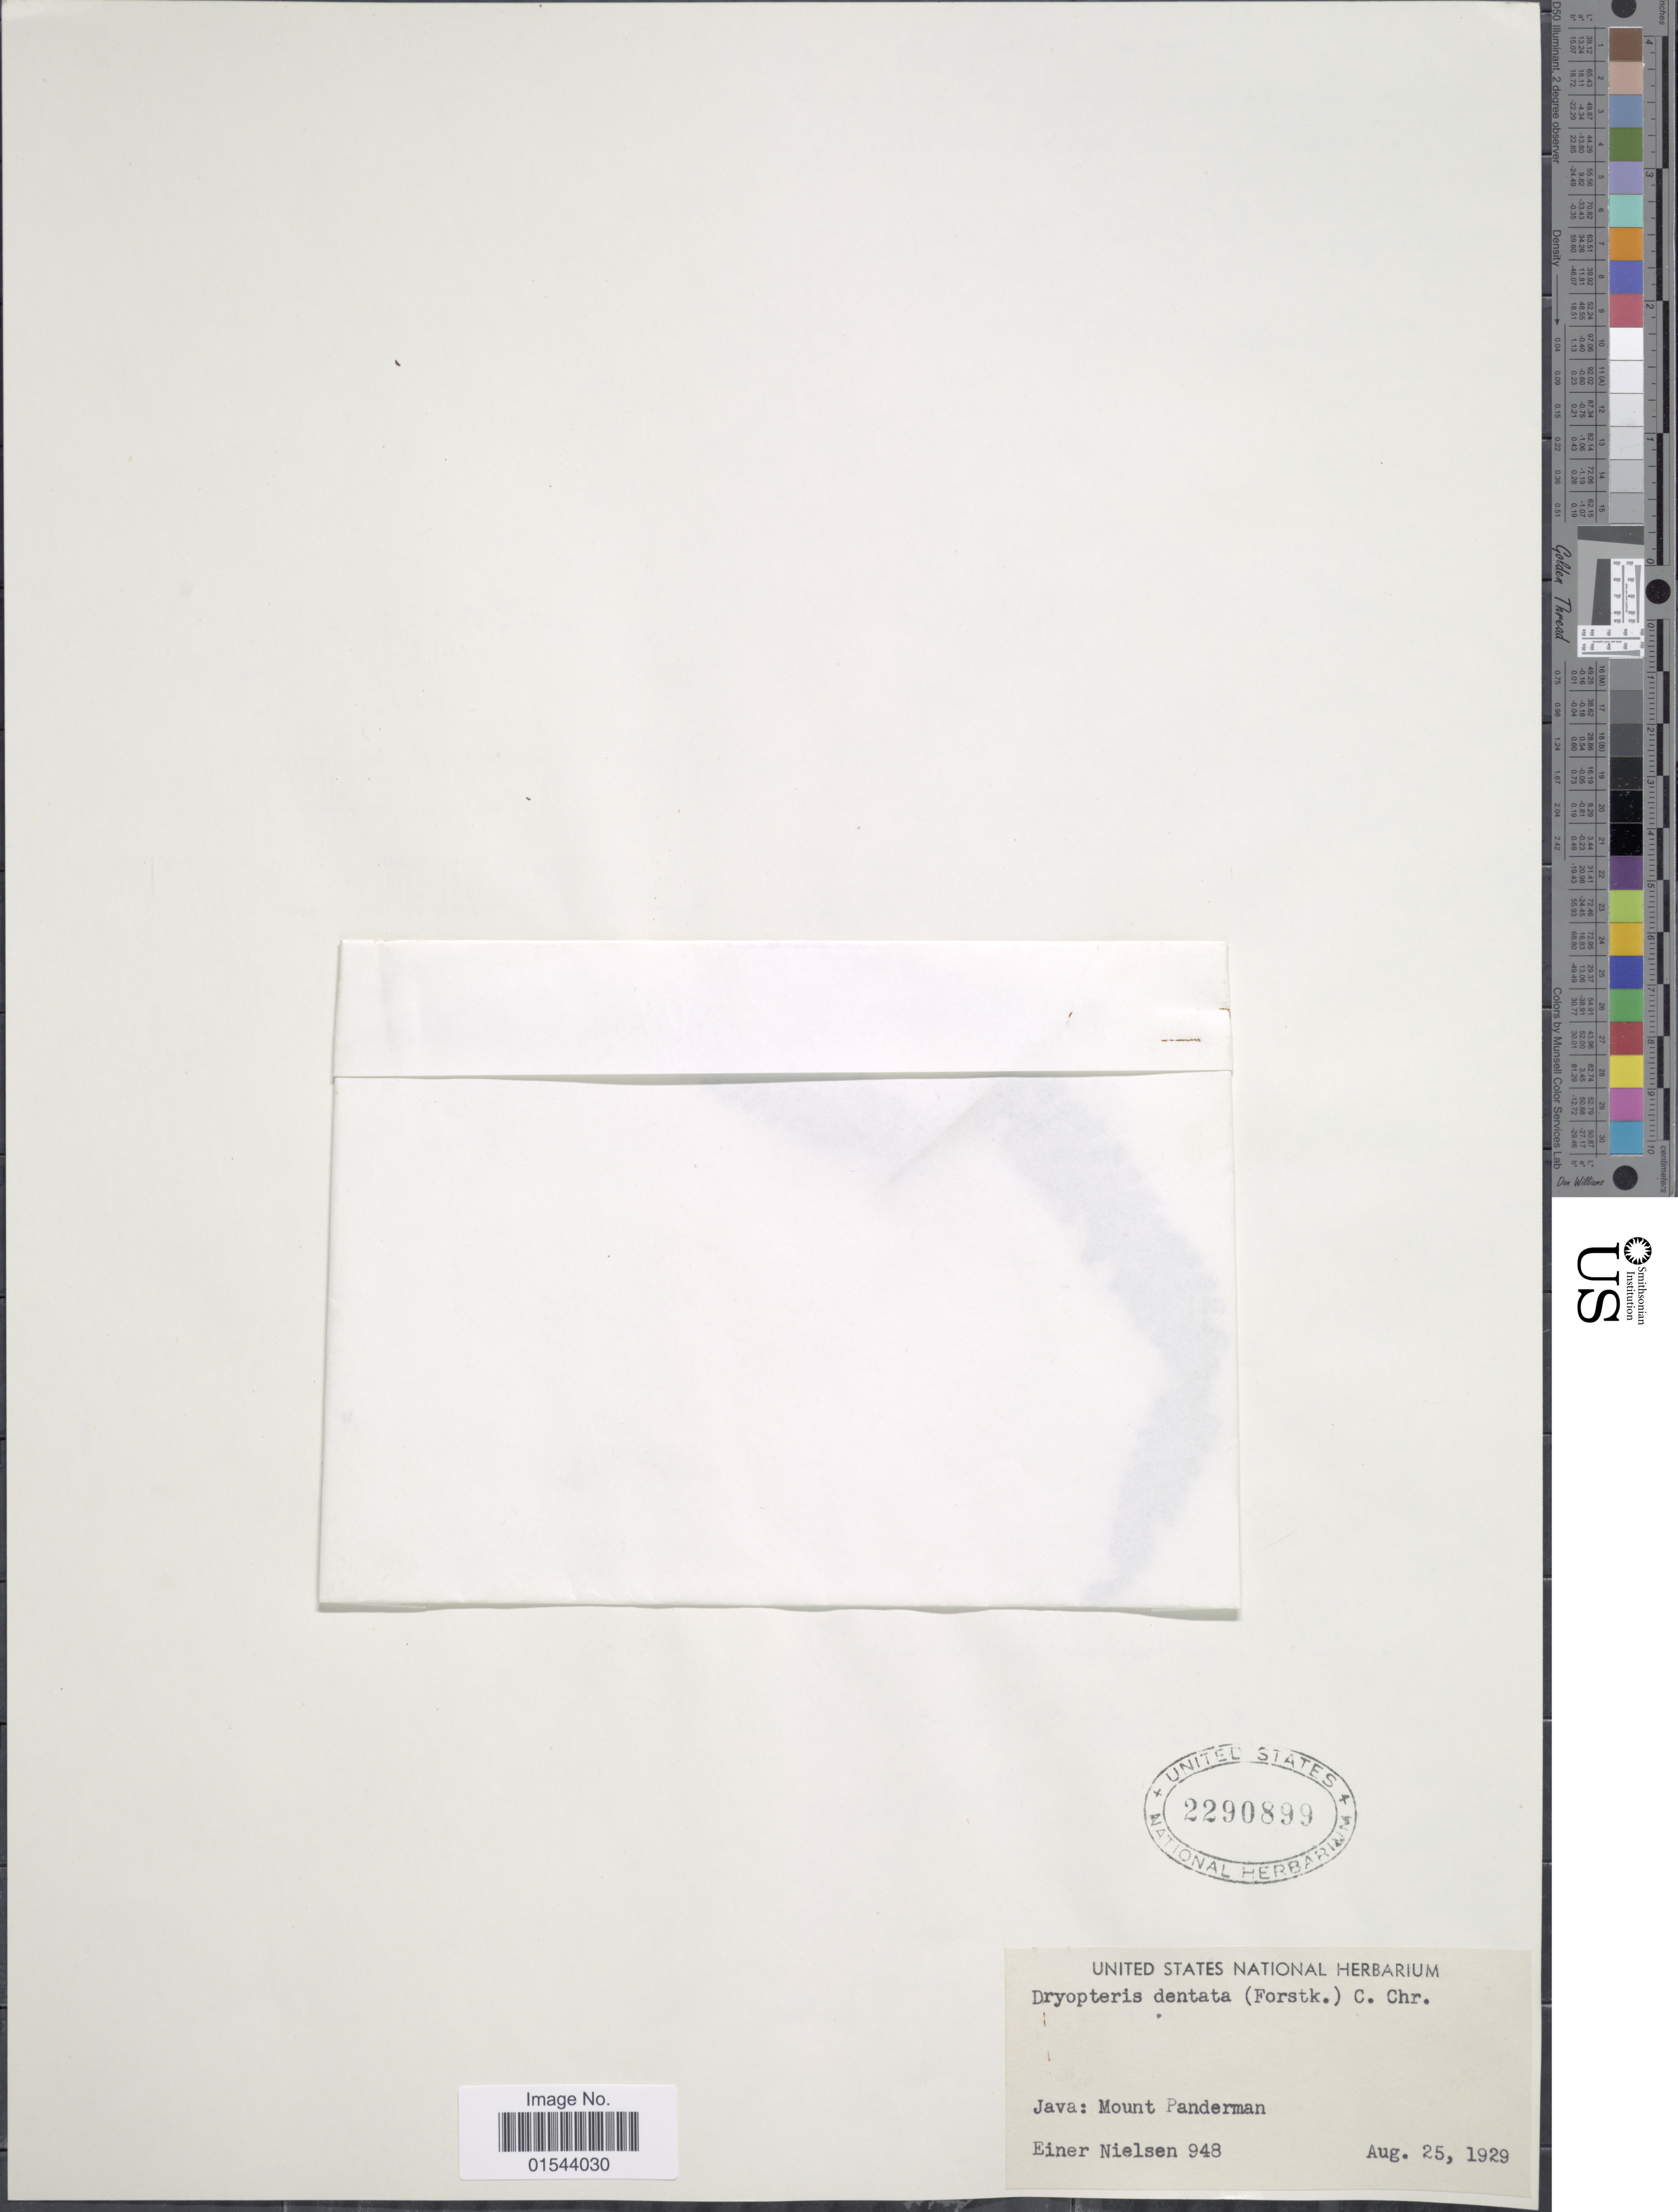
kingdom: Plantae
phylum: Tracheophyta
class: Polypodiopsida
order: Polypodiales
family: Thelypteridaceae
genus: Christella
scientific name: Christella dentata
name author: (Forssk.) Brownsey & Jermy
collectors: E. Nielsen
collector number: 948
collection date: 1929-08-25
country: Indonesia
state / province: Java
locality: Mount Panderman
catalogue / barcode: US 2290899